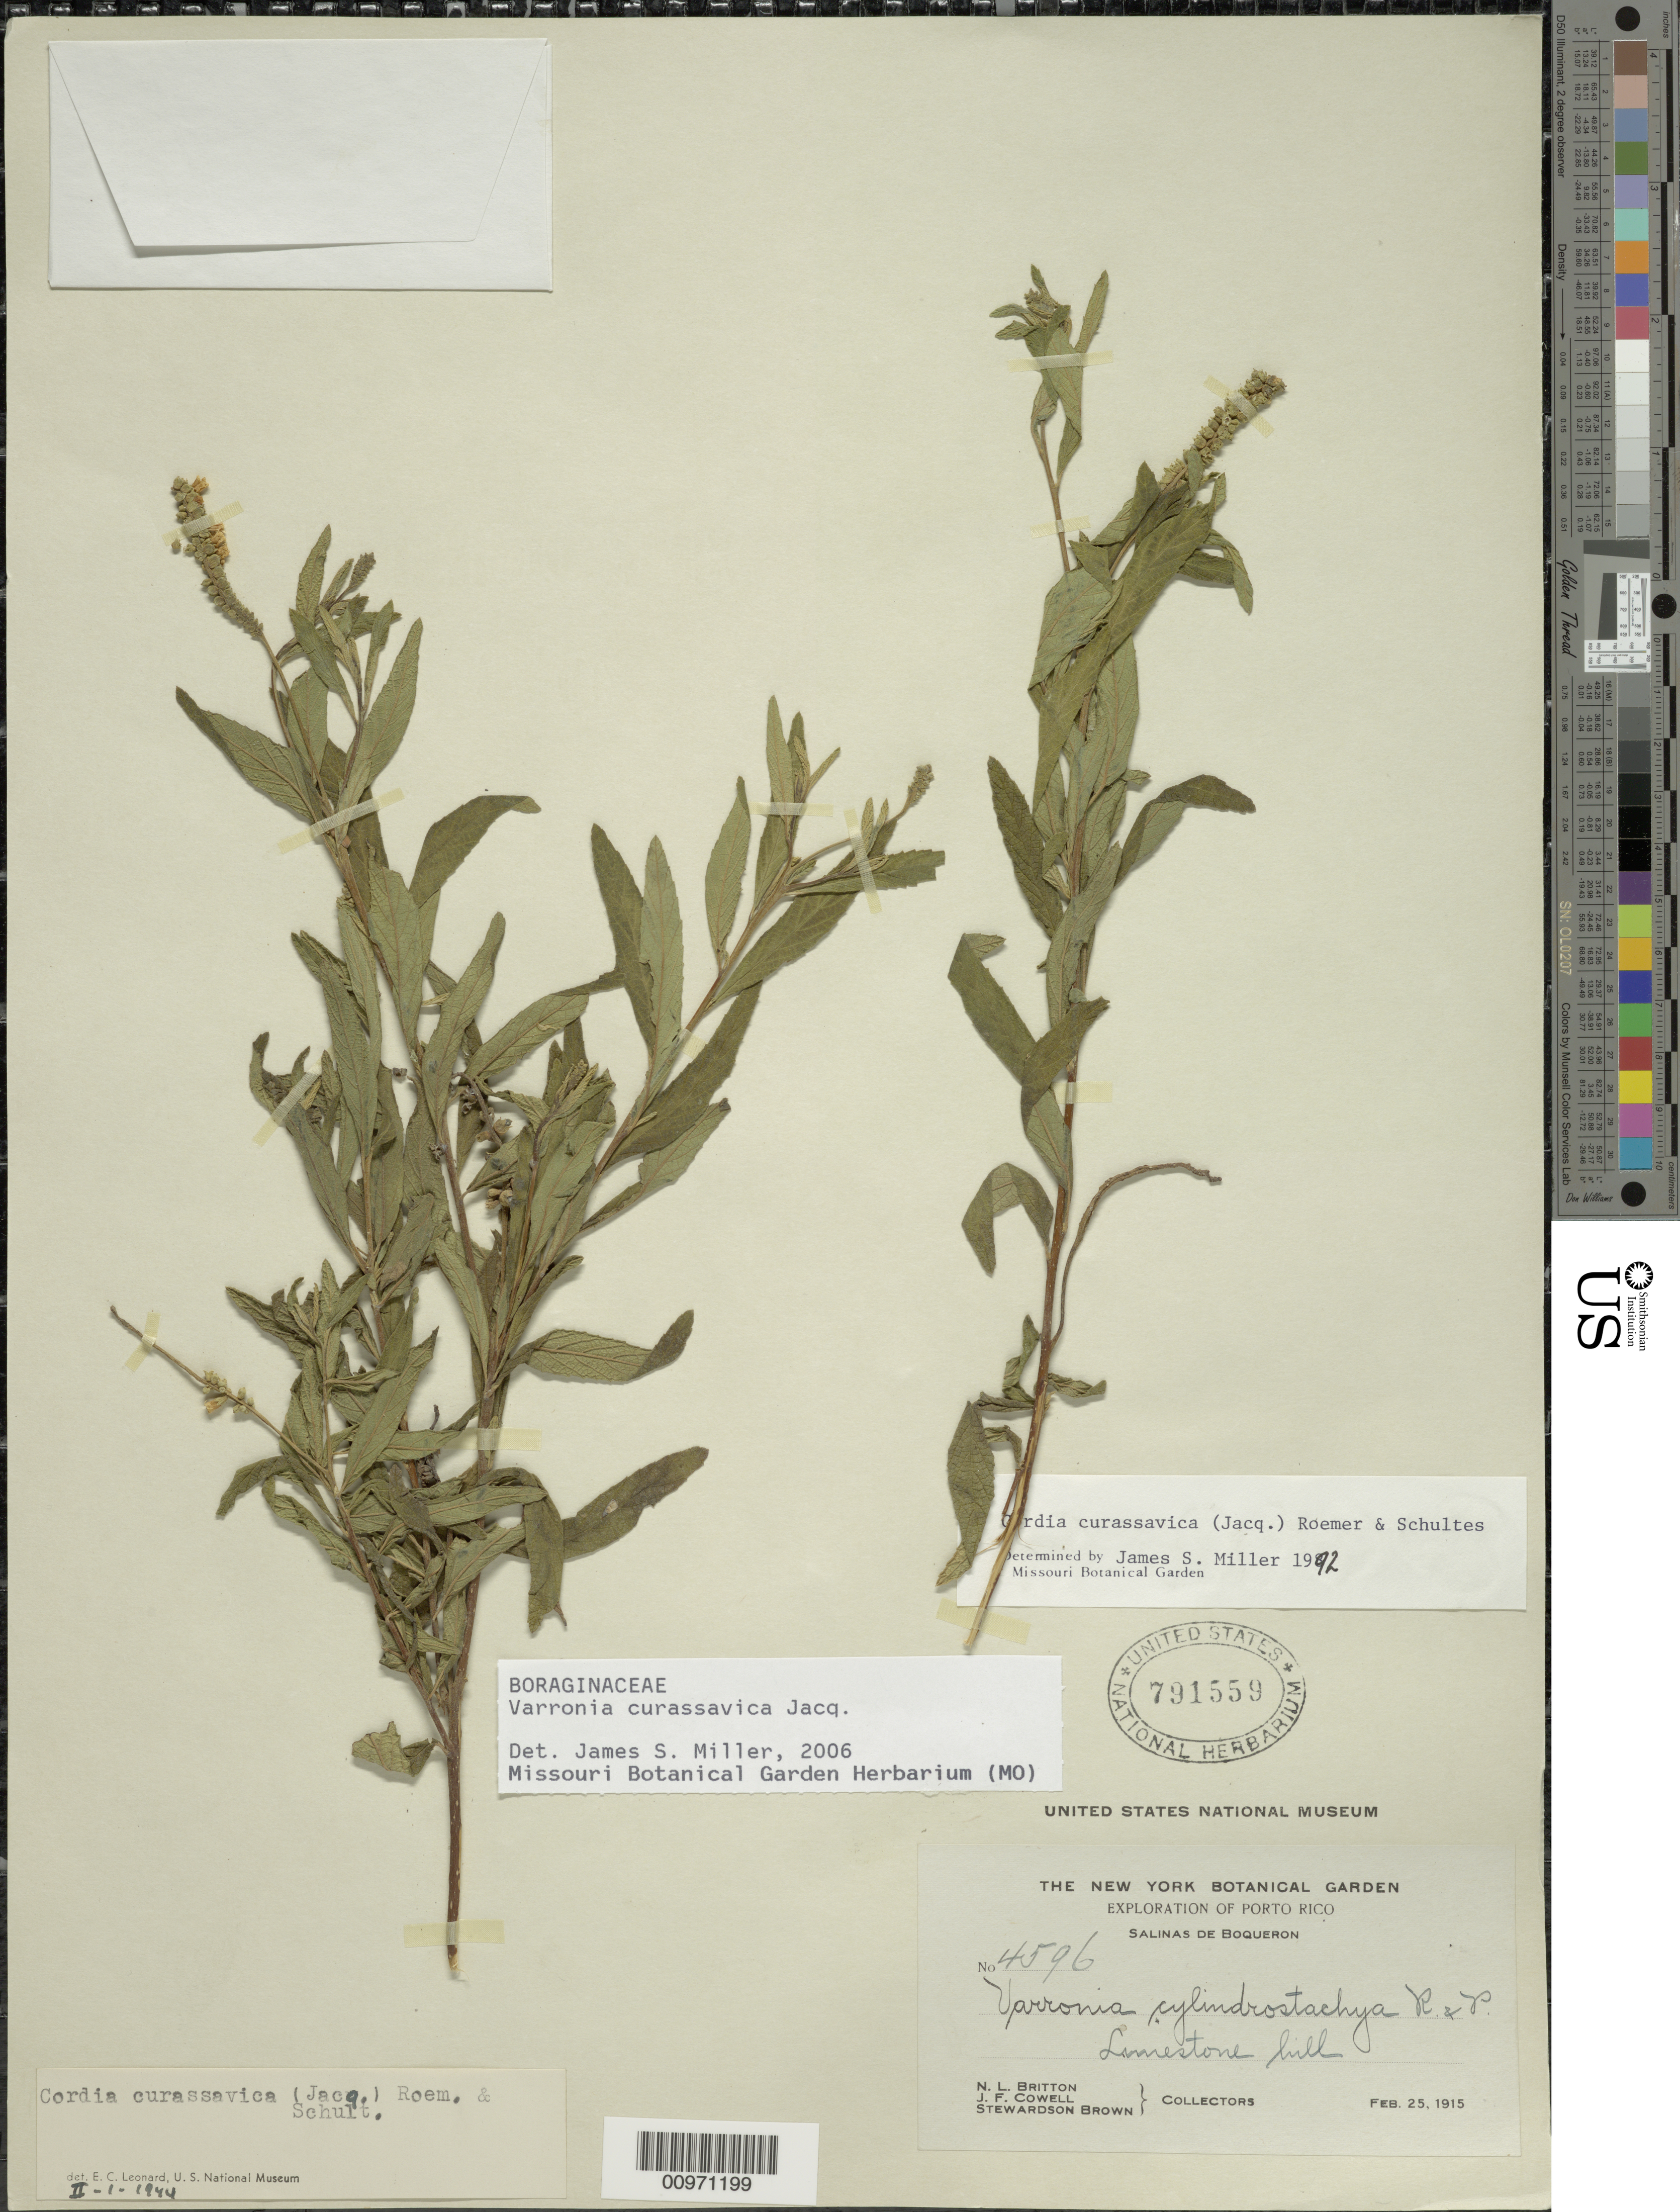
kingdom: Plantae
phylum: Tracheophyta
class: Magnoliopsida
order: Boraginales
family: Cordiaceae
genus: Varronia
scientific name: Varronia curassavica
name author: Jacq.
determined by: Miller, James S., (MO), Missouri Botanical Garden (UNITED STATES)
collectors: N. Britton, J. F. Cowell & S. Brown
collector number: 4596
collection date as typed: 25 Feb 1915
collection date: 1915-02-25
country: Puerto Rico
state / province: Cabo Rojo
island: Puerto Rico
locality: Salinas de Boqueron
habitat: Limestone hill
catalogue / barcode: US 791559